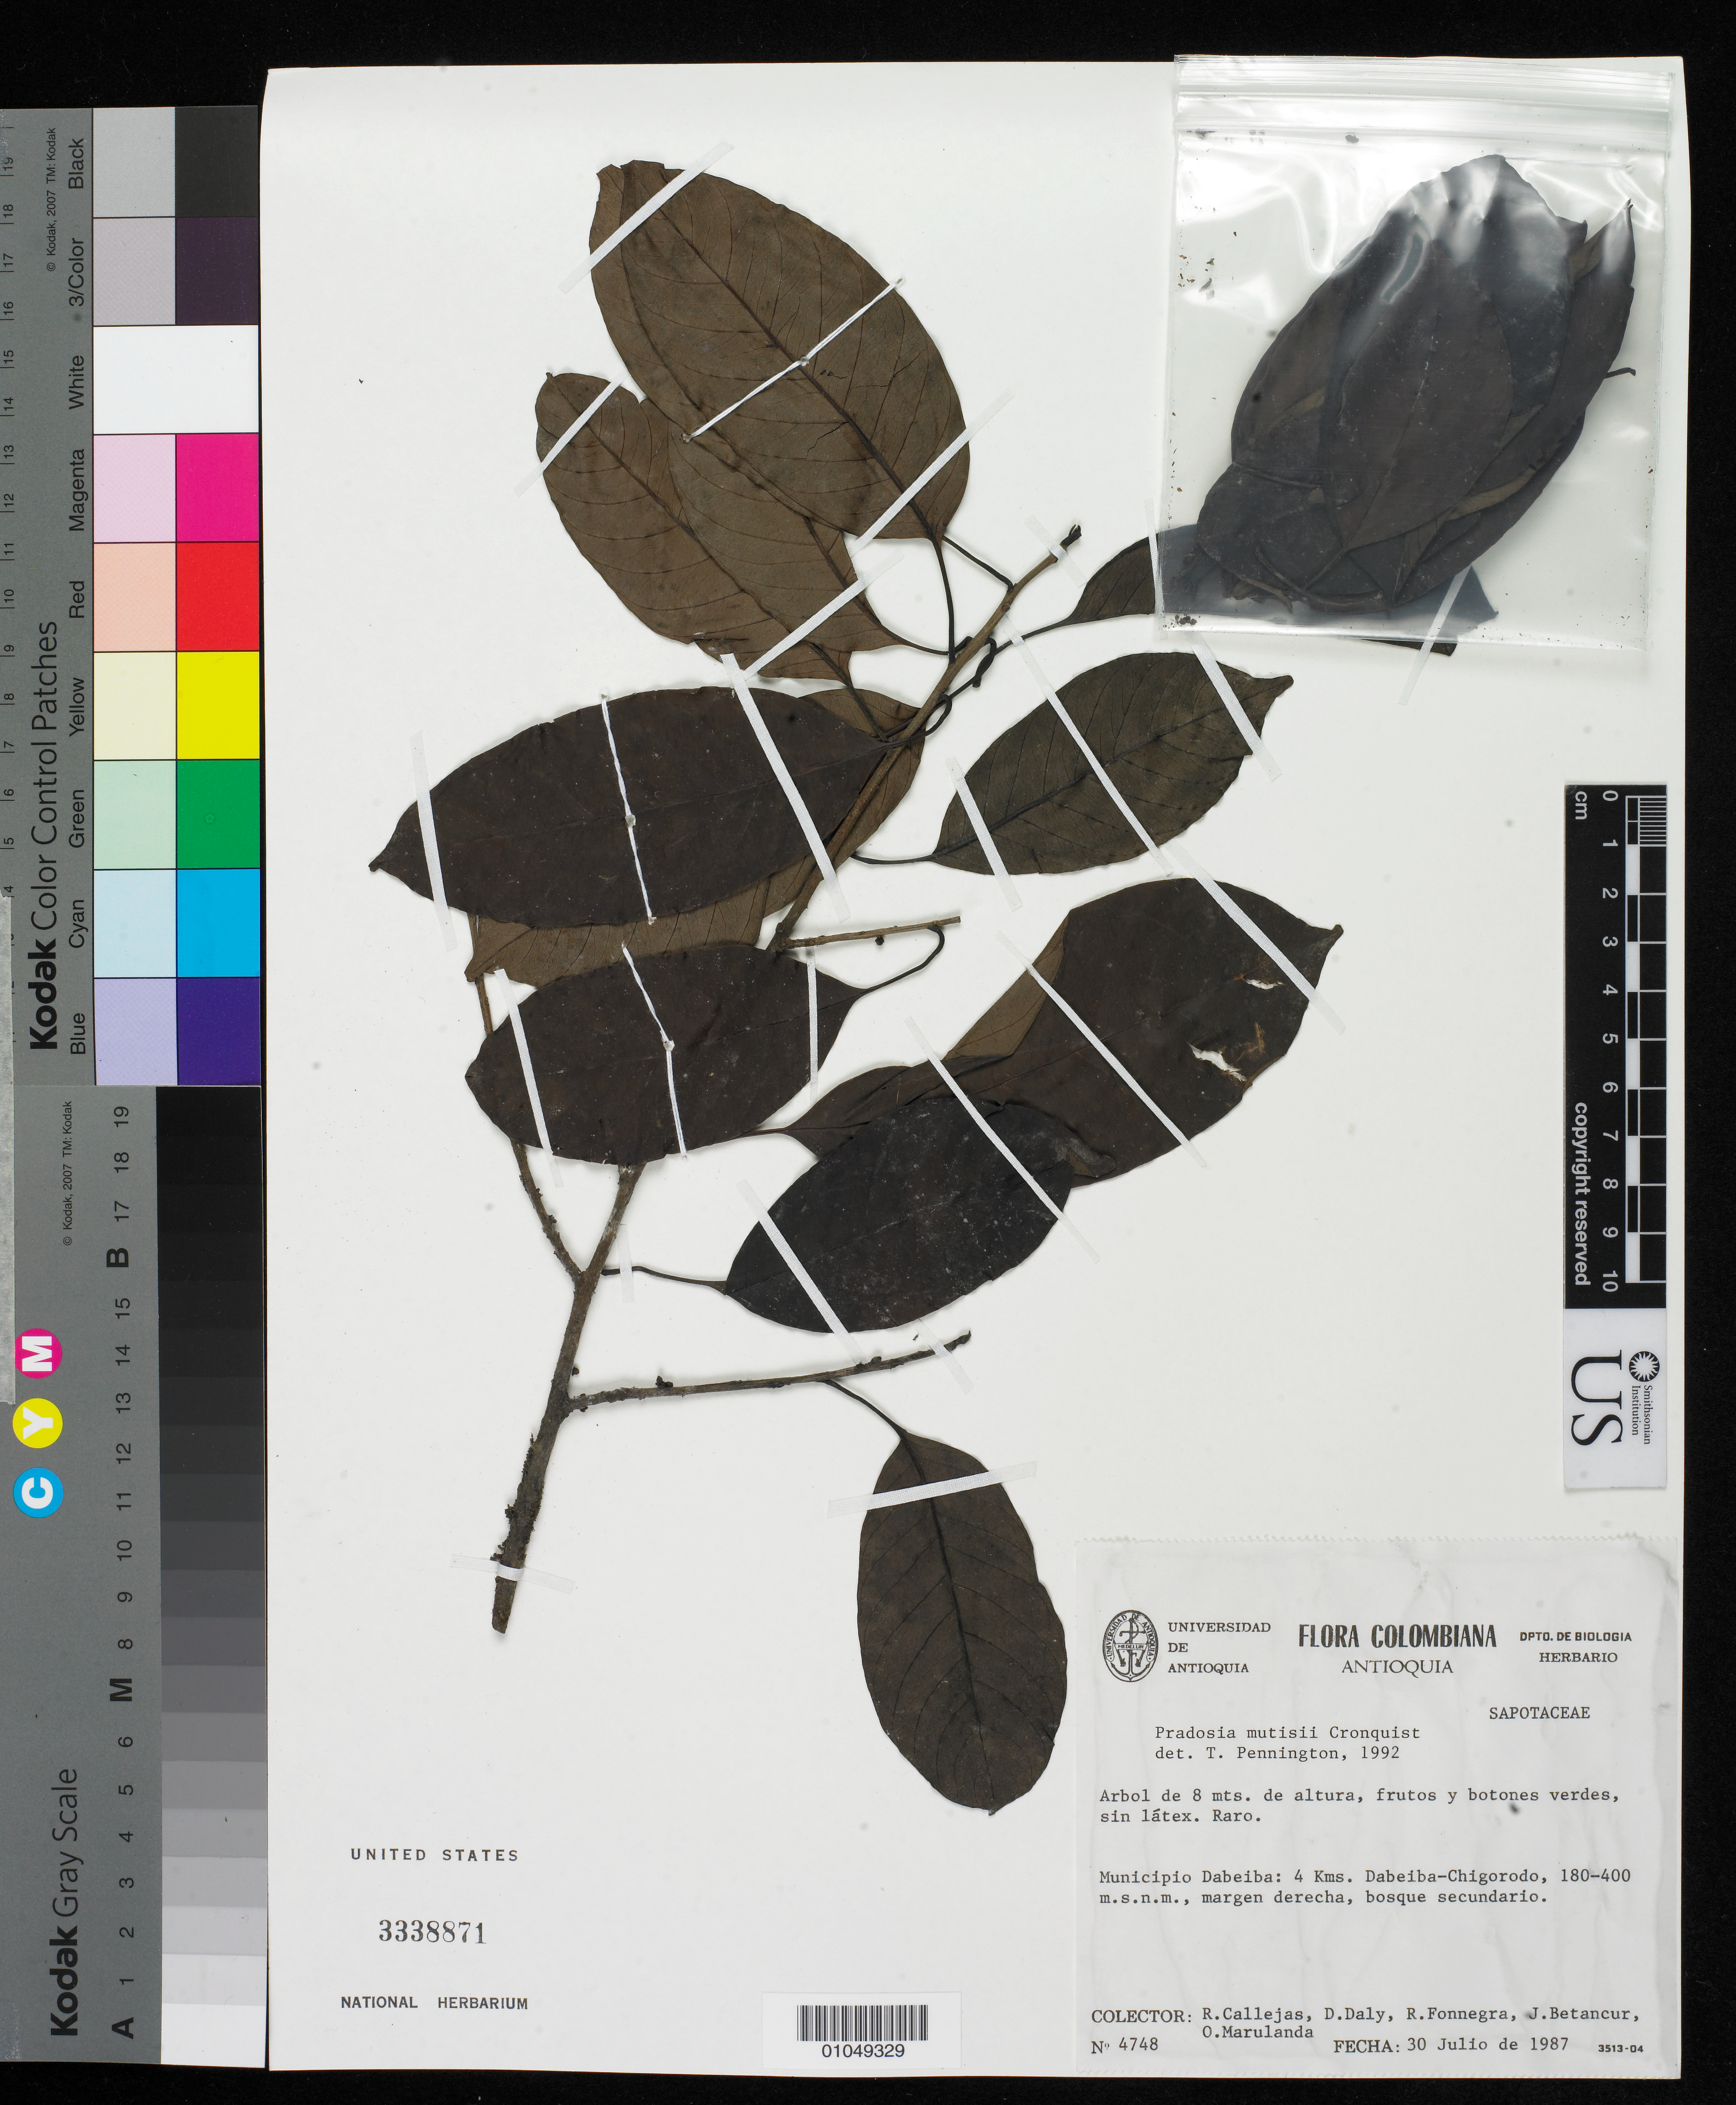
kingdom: Plantae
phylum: Tracheophyta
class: Magnoliopsida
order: Ericales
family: Sapotaceae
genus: Pradosia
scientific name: Pradosia mutisii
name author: Cronq.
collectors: R. Callejas, D. C. Daly, R. Fonnegra G., J. C. Betancur & O. Marulanda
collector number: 4748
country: Colombia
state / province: Antioquia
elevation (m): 180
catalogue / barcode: US 3338871